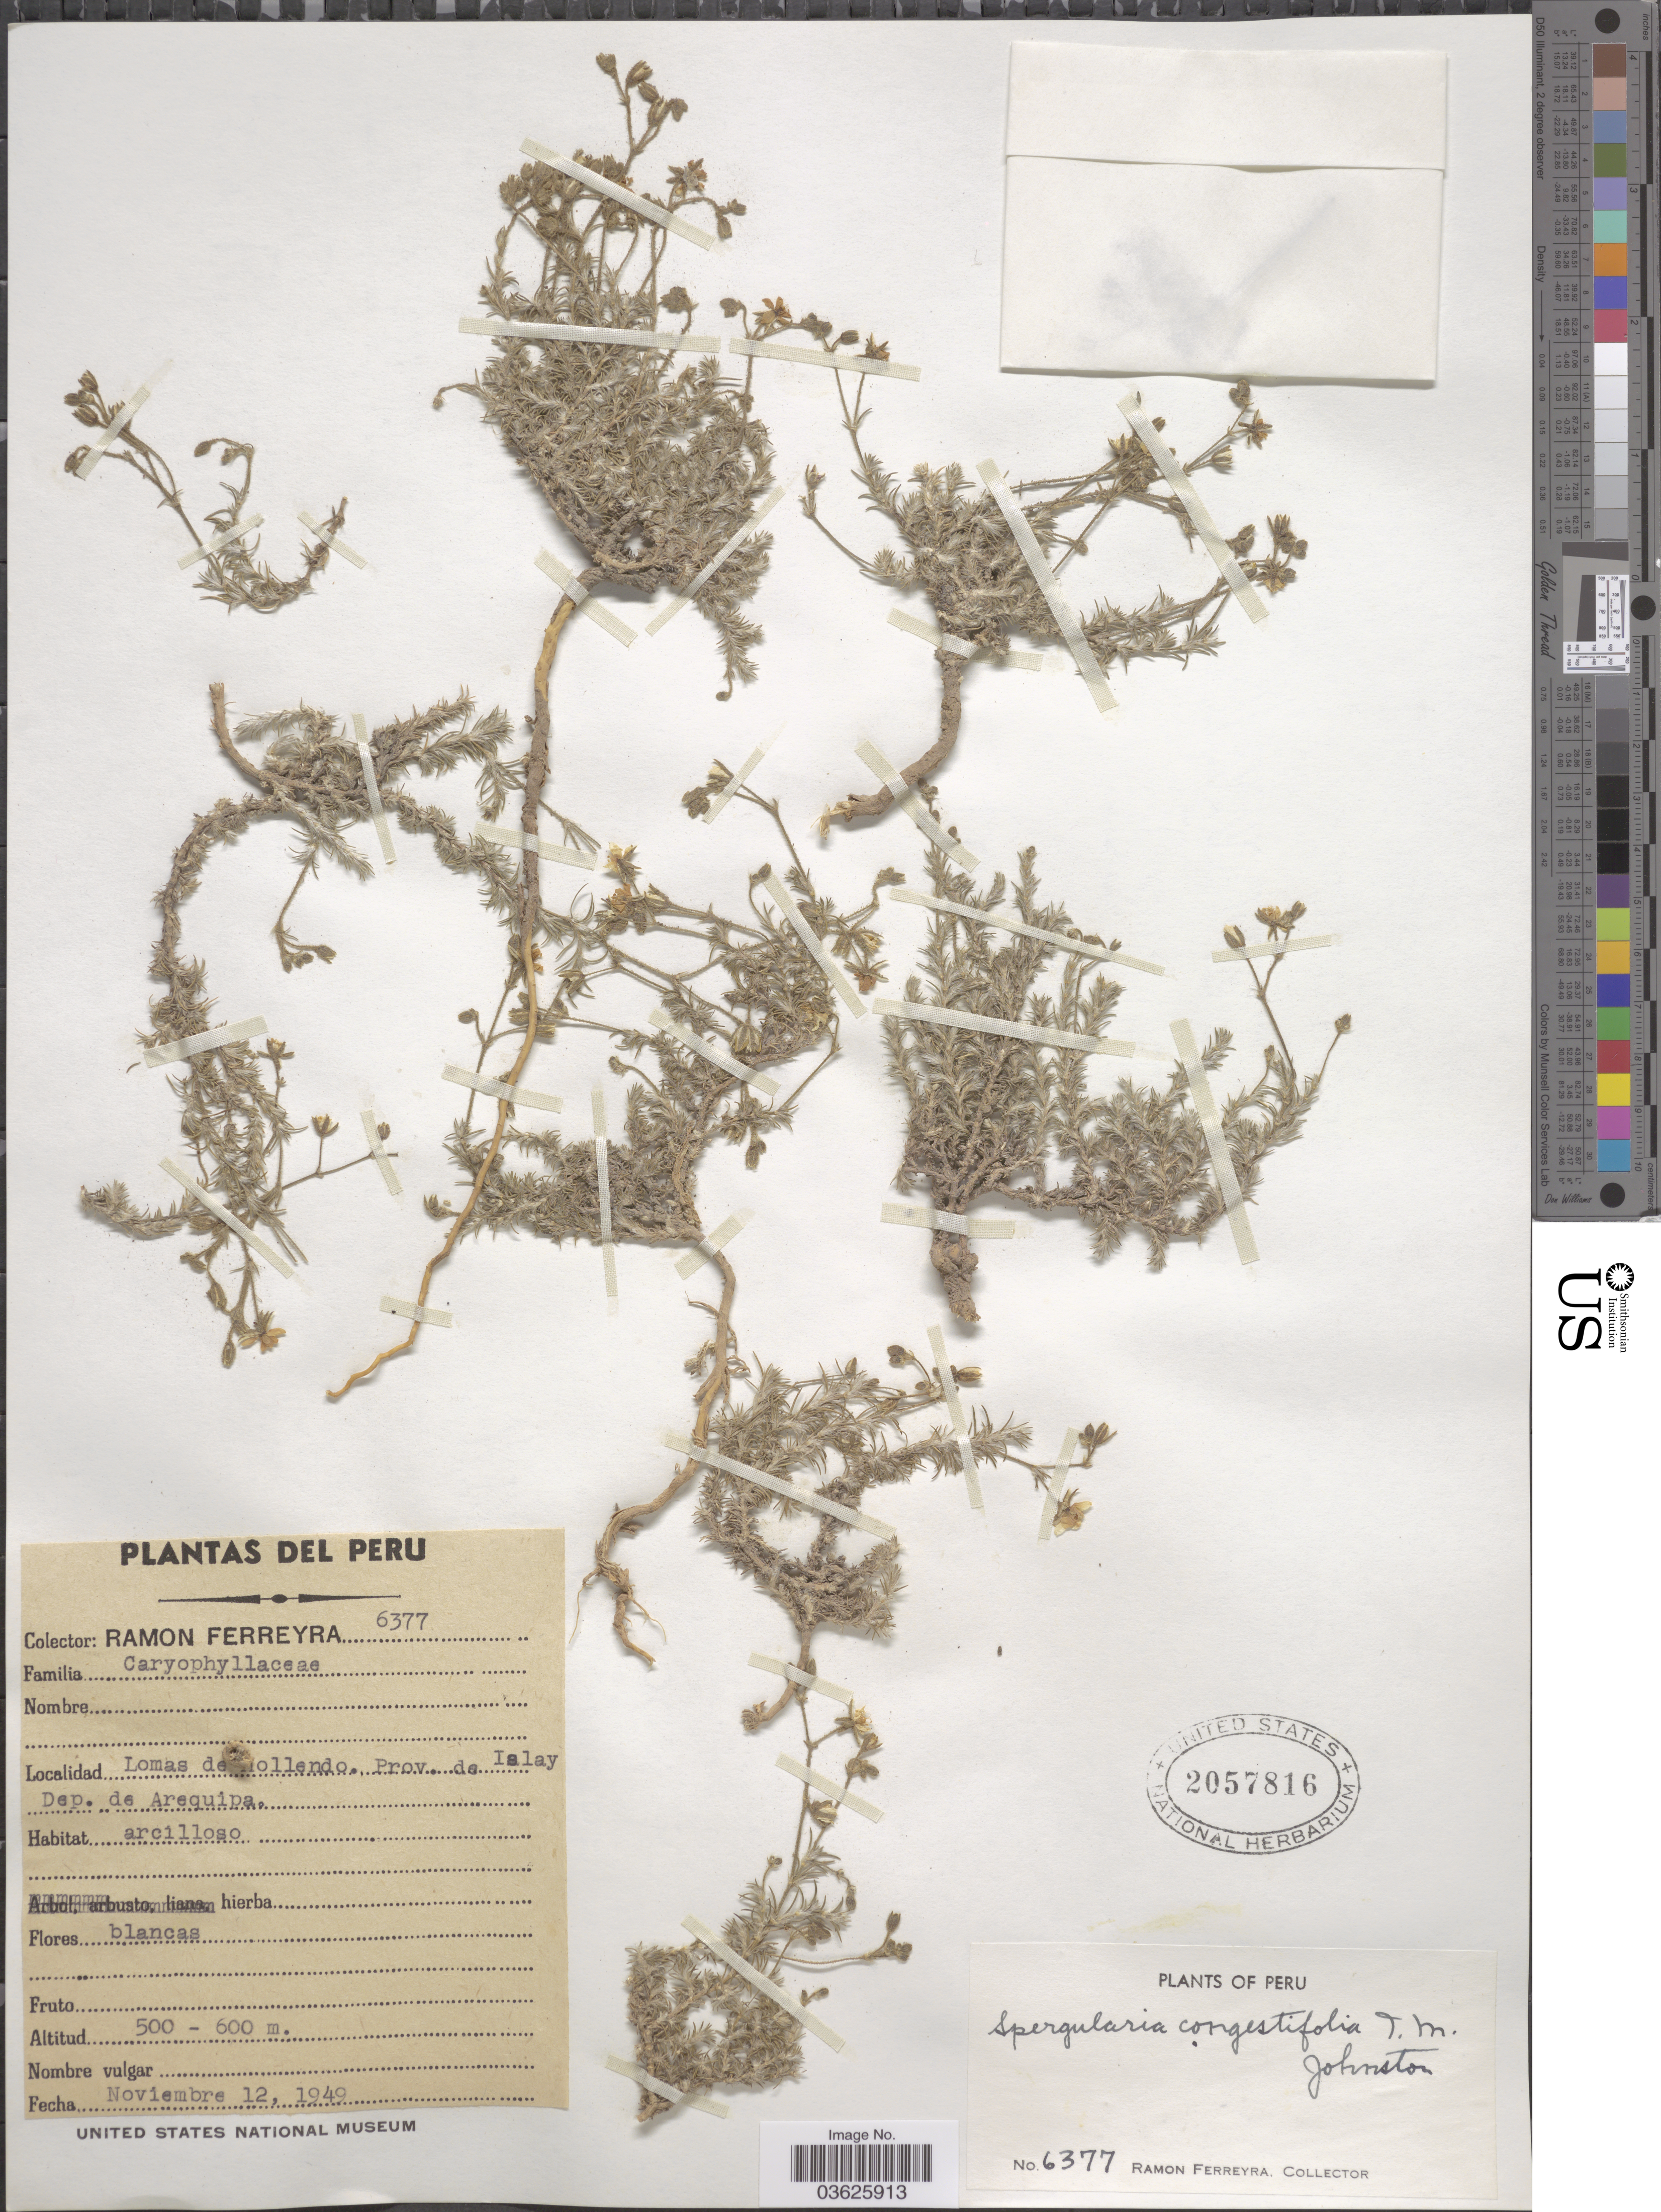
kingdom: Plantae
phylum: Tracheophyta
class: Magnoliopsida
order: Caryophyllales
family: Caryophyllaceae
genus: Spergularia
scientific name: Spergularia congestifolia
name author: I.M. Johnst.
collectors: R. A. Ferreyra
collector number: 6377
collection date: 1949-11-12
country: Peru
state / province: Arequipa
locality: Lomas de Mollendo. Prov. de Islay. Dep. de Arequipa.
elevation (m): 500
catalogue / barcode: US 2057816